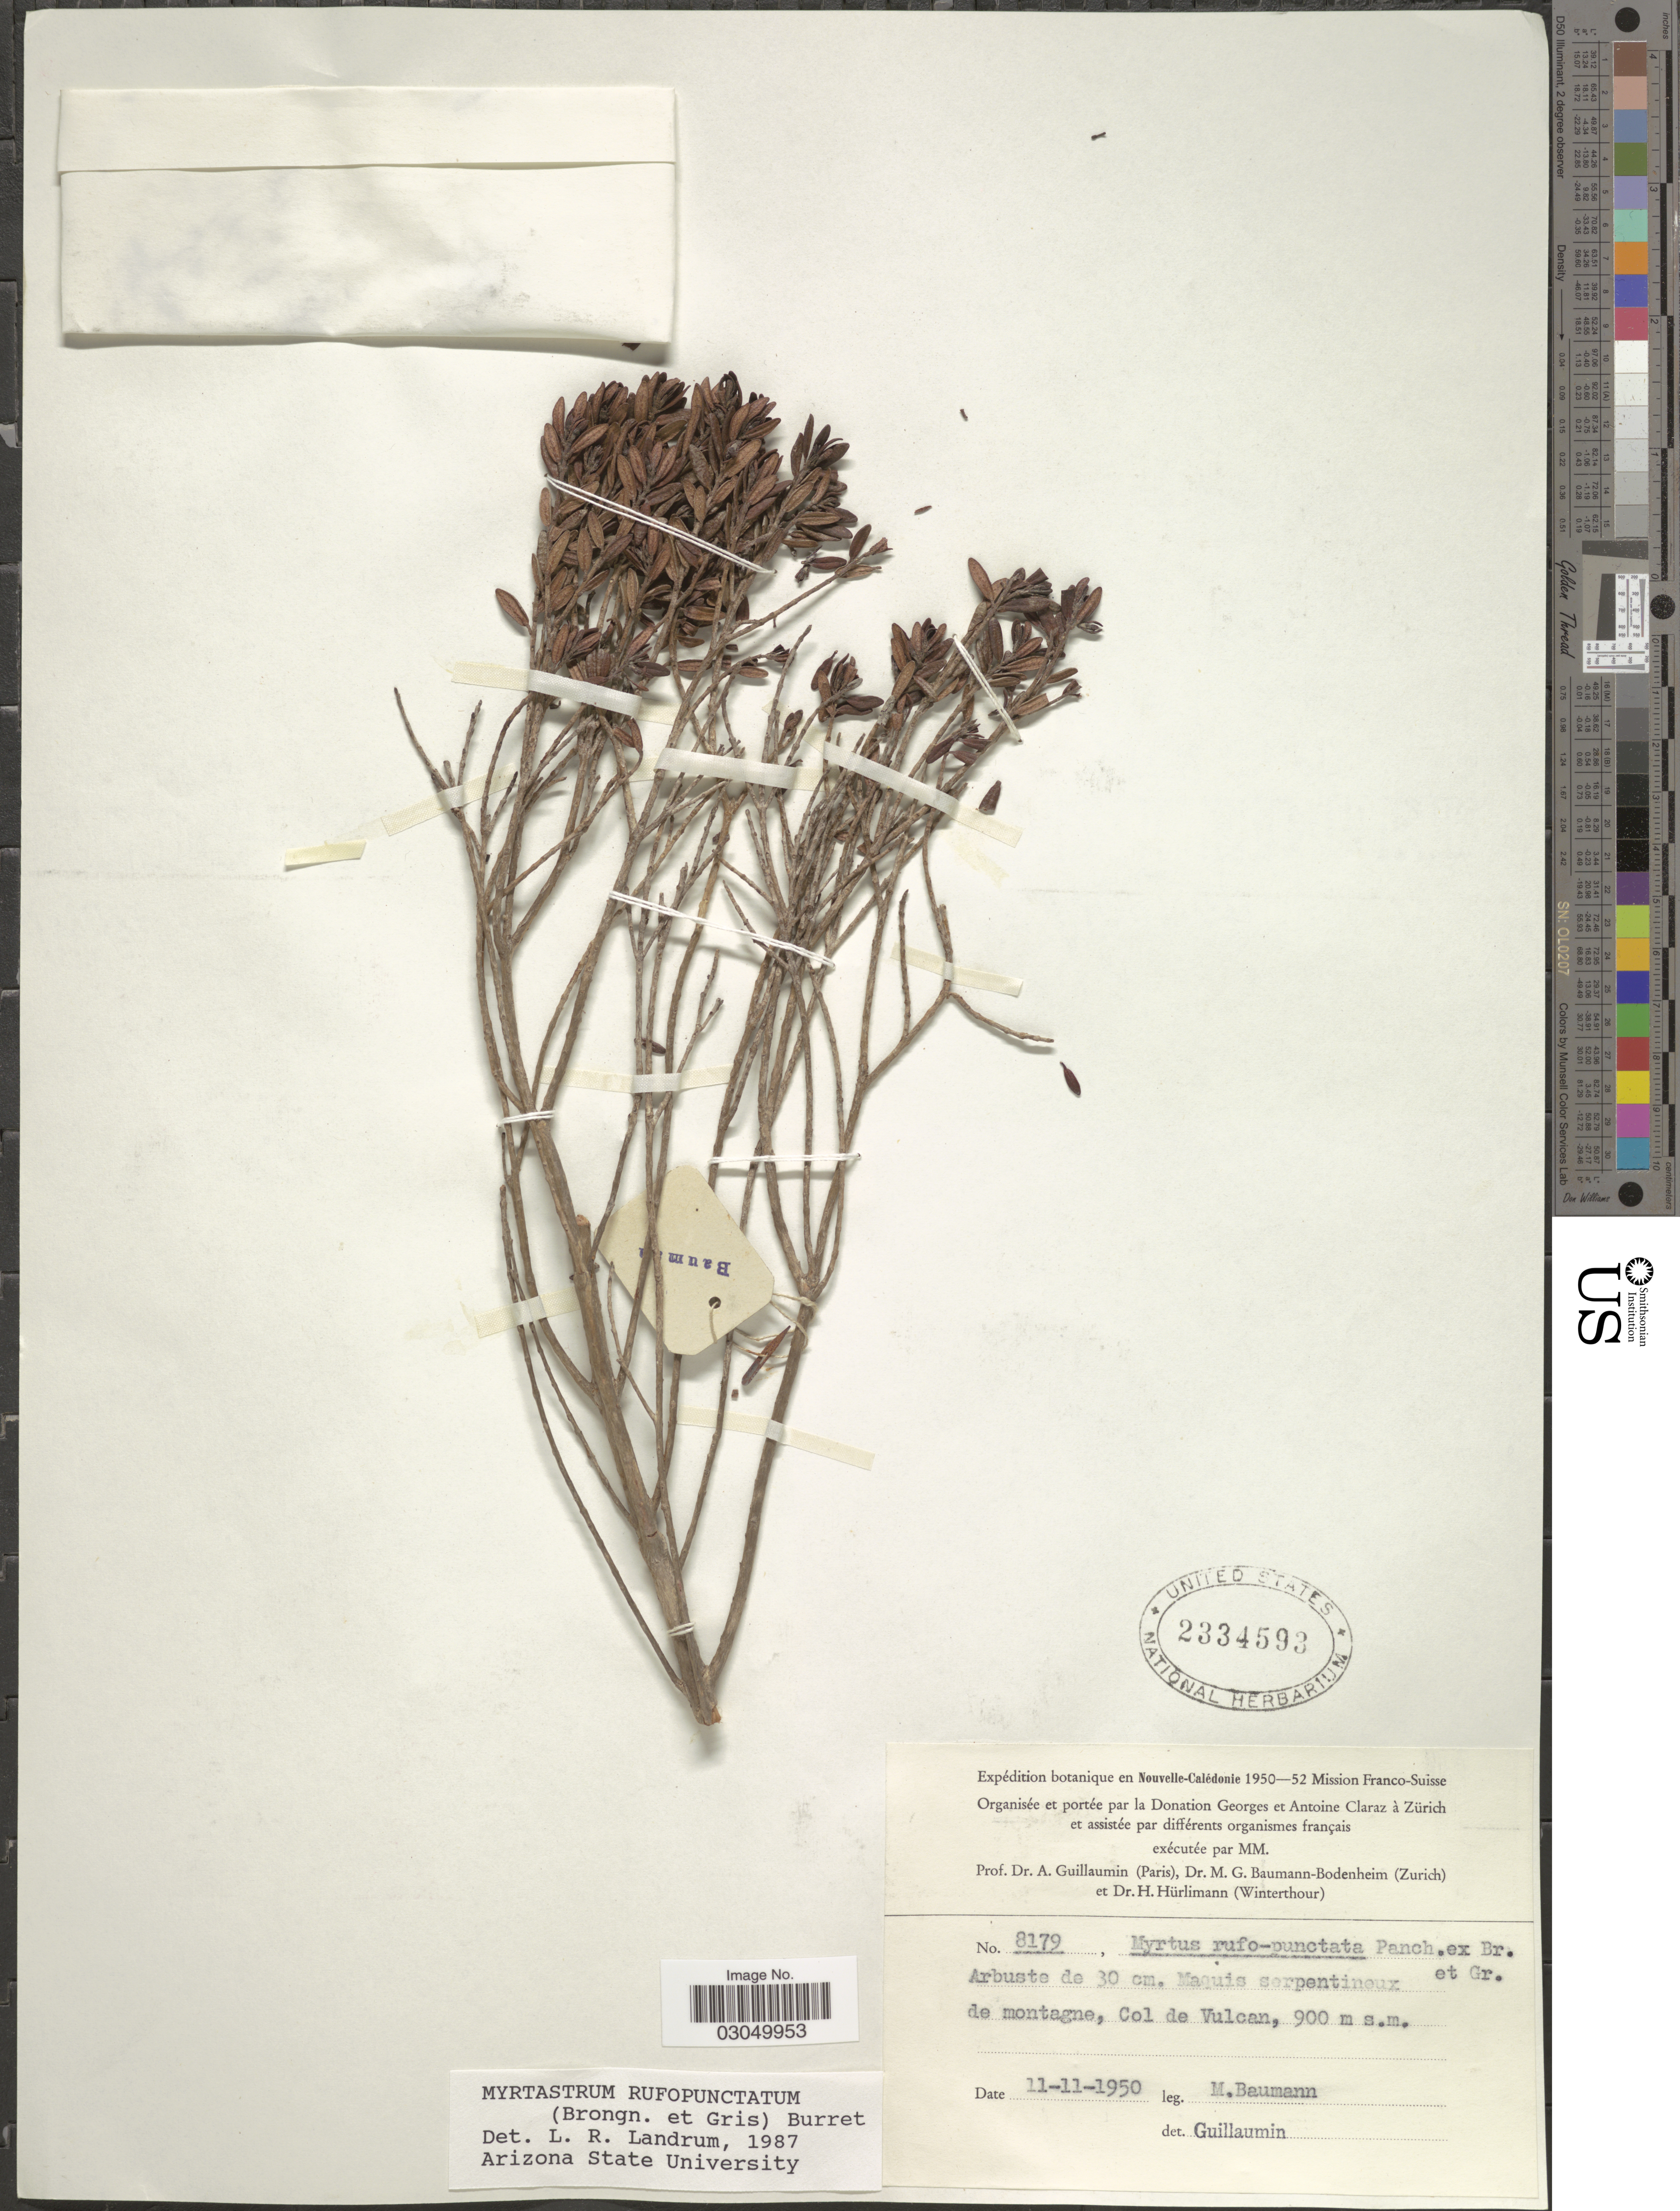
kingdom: Plantae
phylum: Tracheophyta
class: Magnoliopsida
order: Myrtales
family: Myrtaceae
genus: Myrtastrum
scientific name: Myrtastrum rufopunctatum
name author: (Pancher ex Brongn. & Gris) Burret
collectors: M. Baumann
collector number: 8179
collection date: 1950-11-11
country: New Caledonia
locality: En Nouvelle-Calédonie. Maquis serpentineux de montagne, Col de Vulcan.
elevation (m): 900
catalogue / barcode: US 2334593